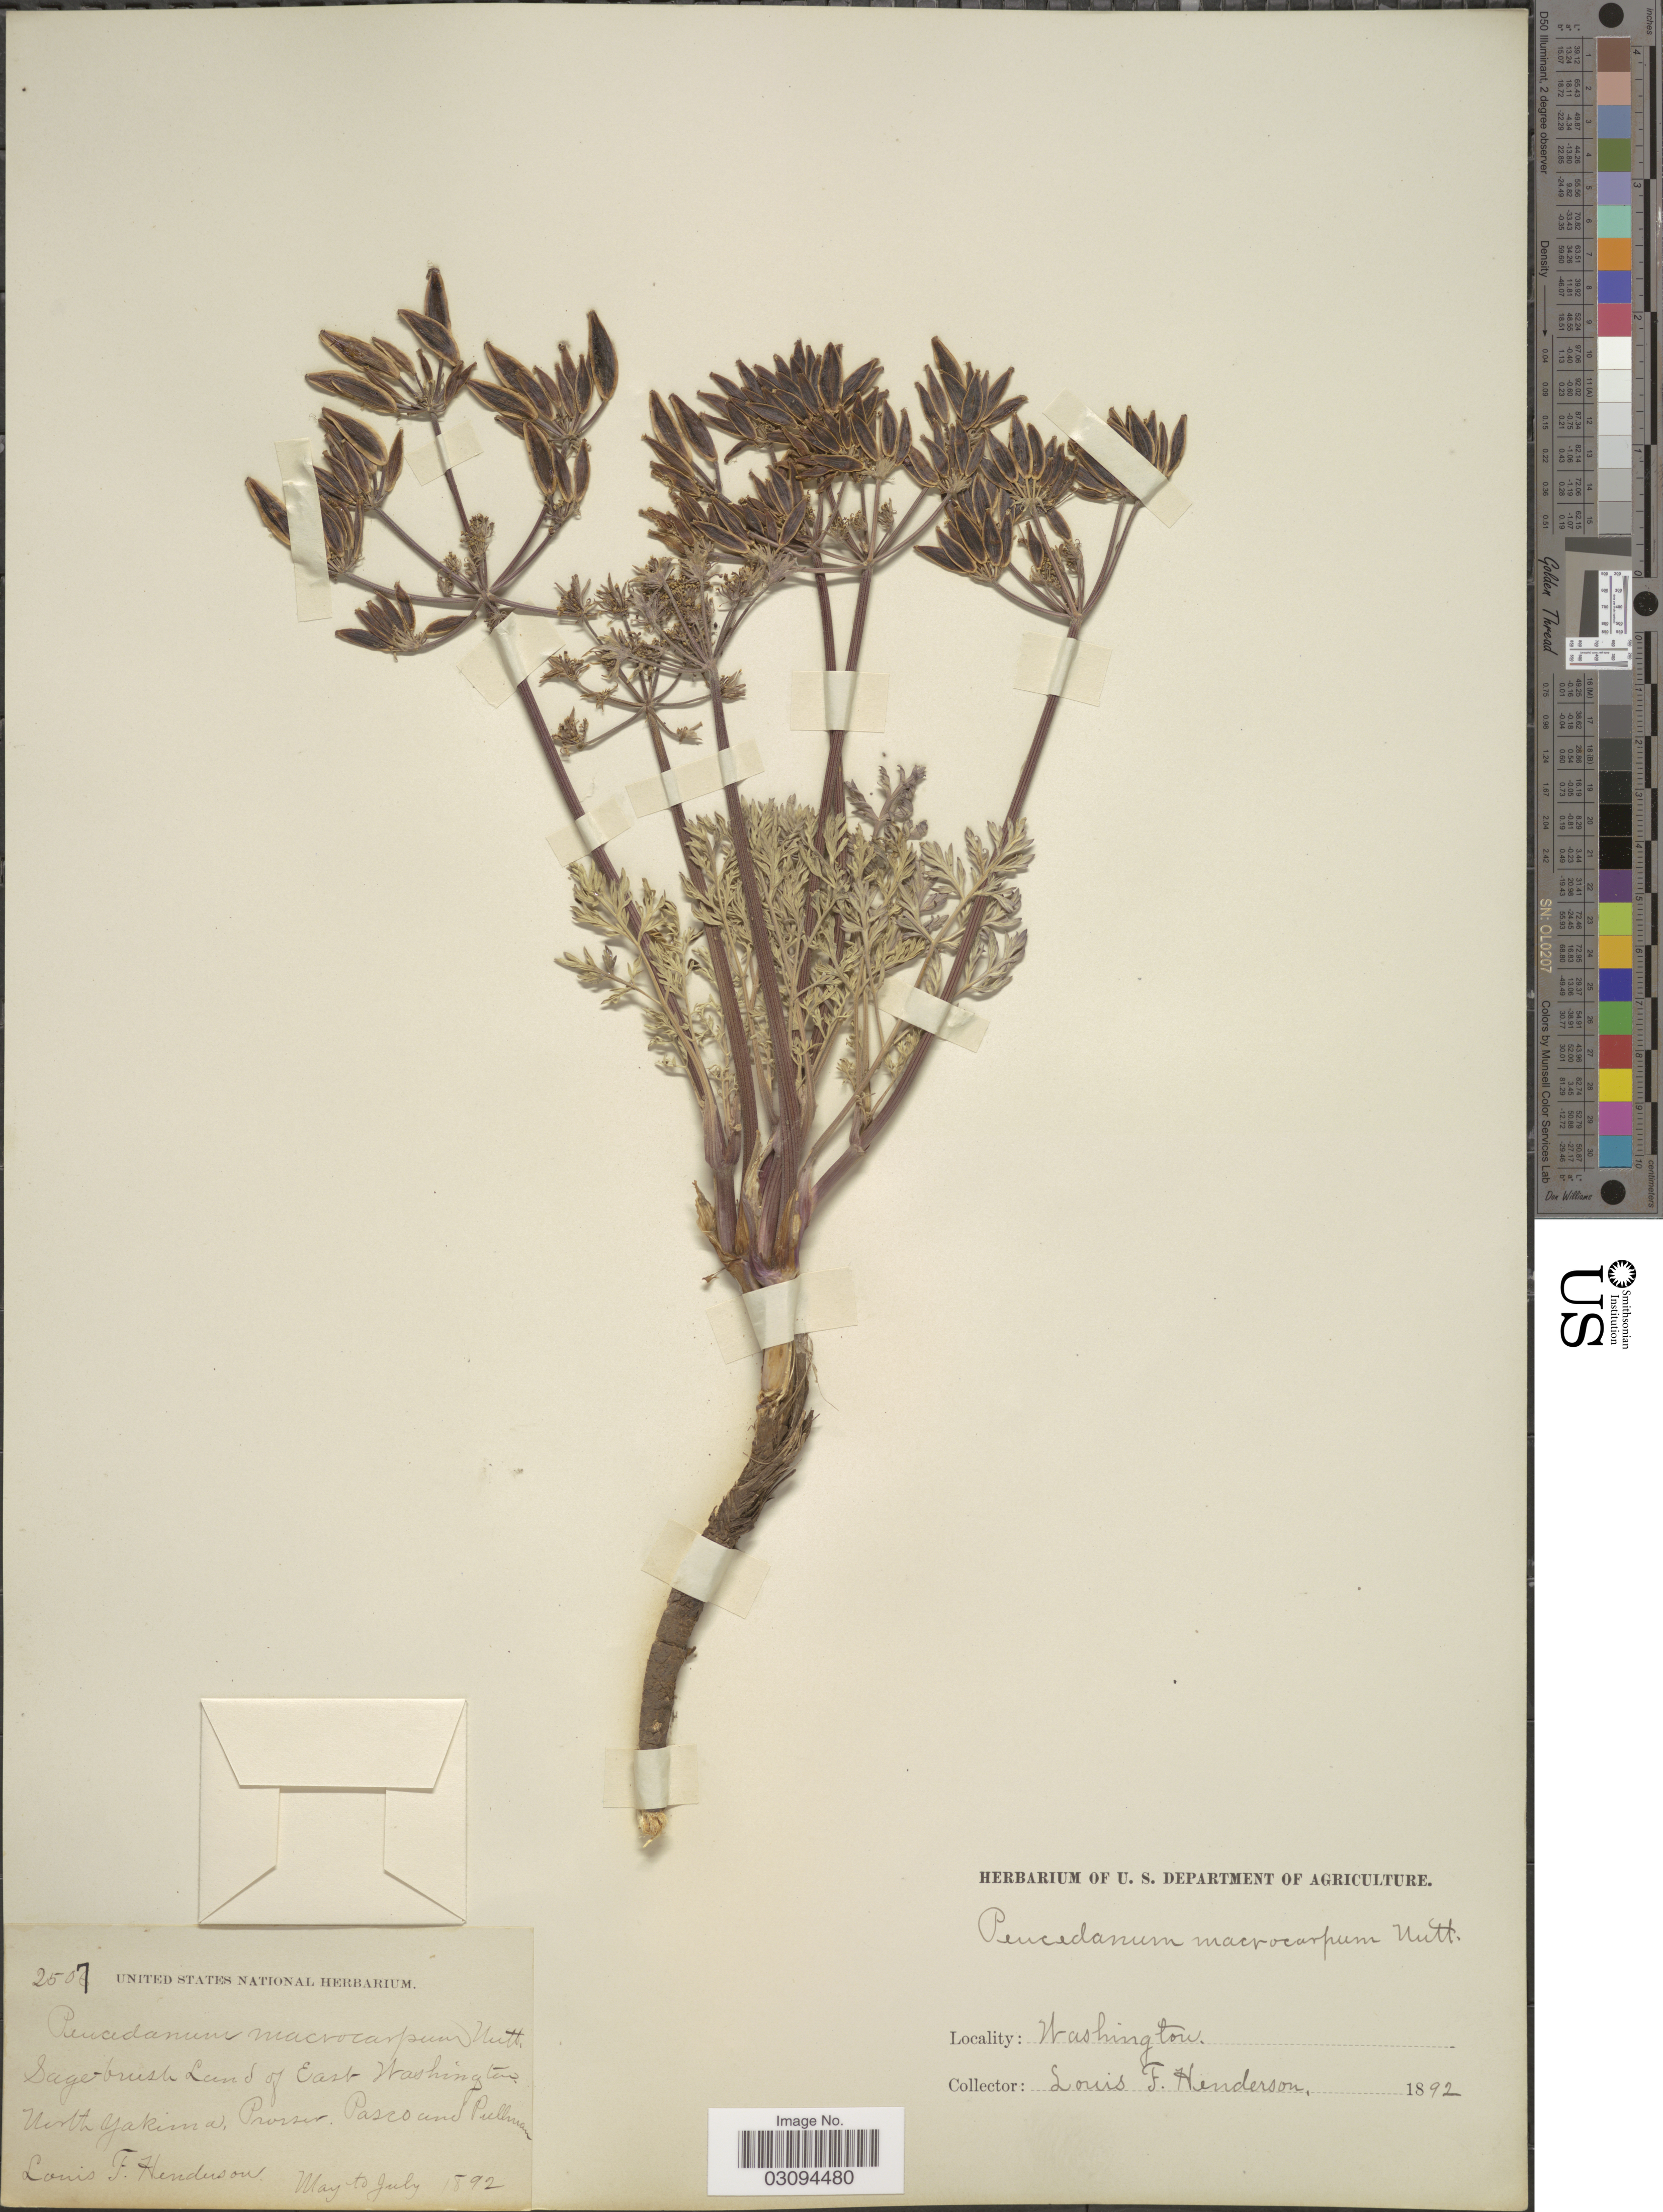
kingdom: Plantae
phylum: Tracheophyta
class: Magnoliopsida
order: Apiales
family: Apiaceae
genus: Lomatium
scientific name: Lomatium macrocarpum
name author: (Hook. et al.) J.M. Coult. & Rose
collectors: L. Henderson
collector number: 2507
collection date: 1892-05/1892-07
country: United States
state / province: Washington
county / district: Yakima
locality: Sage-brush Land of East-Washington. North Yakima, Prosser, Pasco and Pullman.